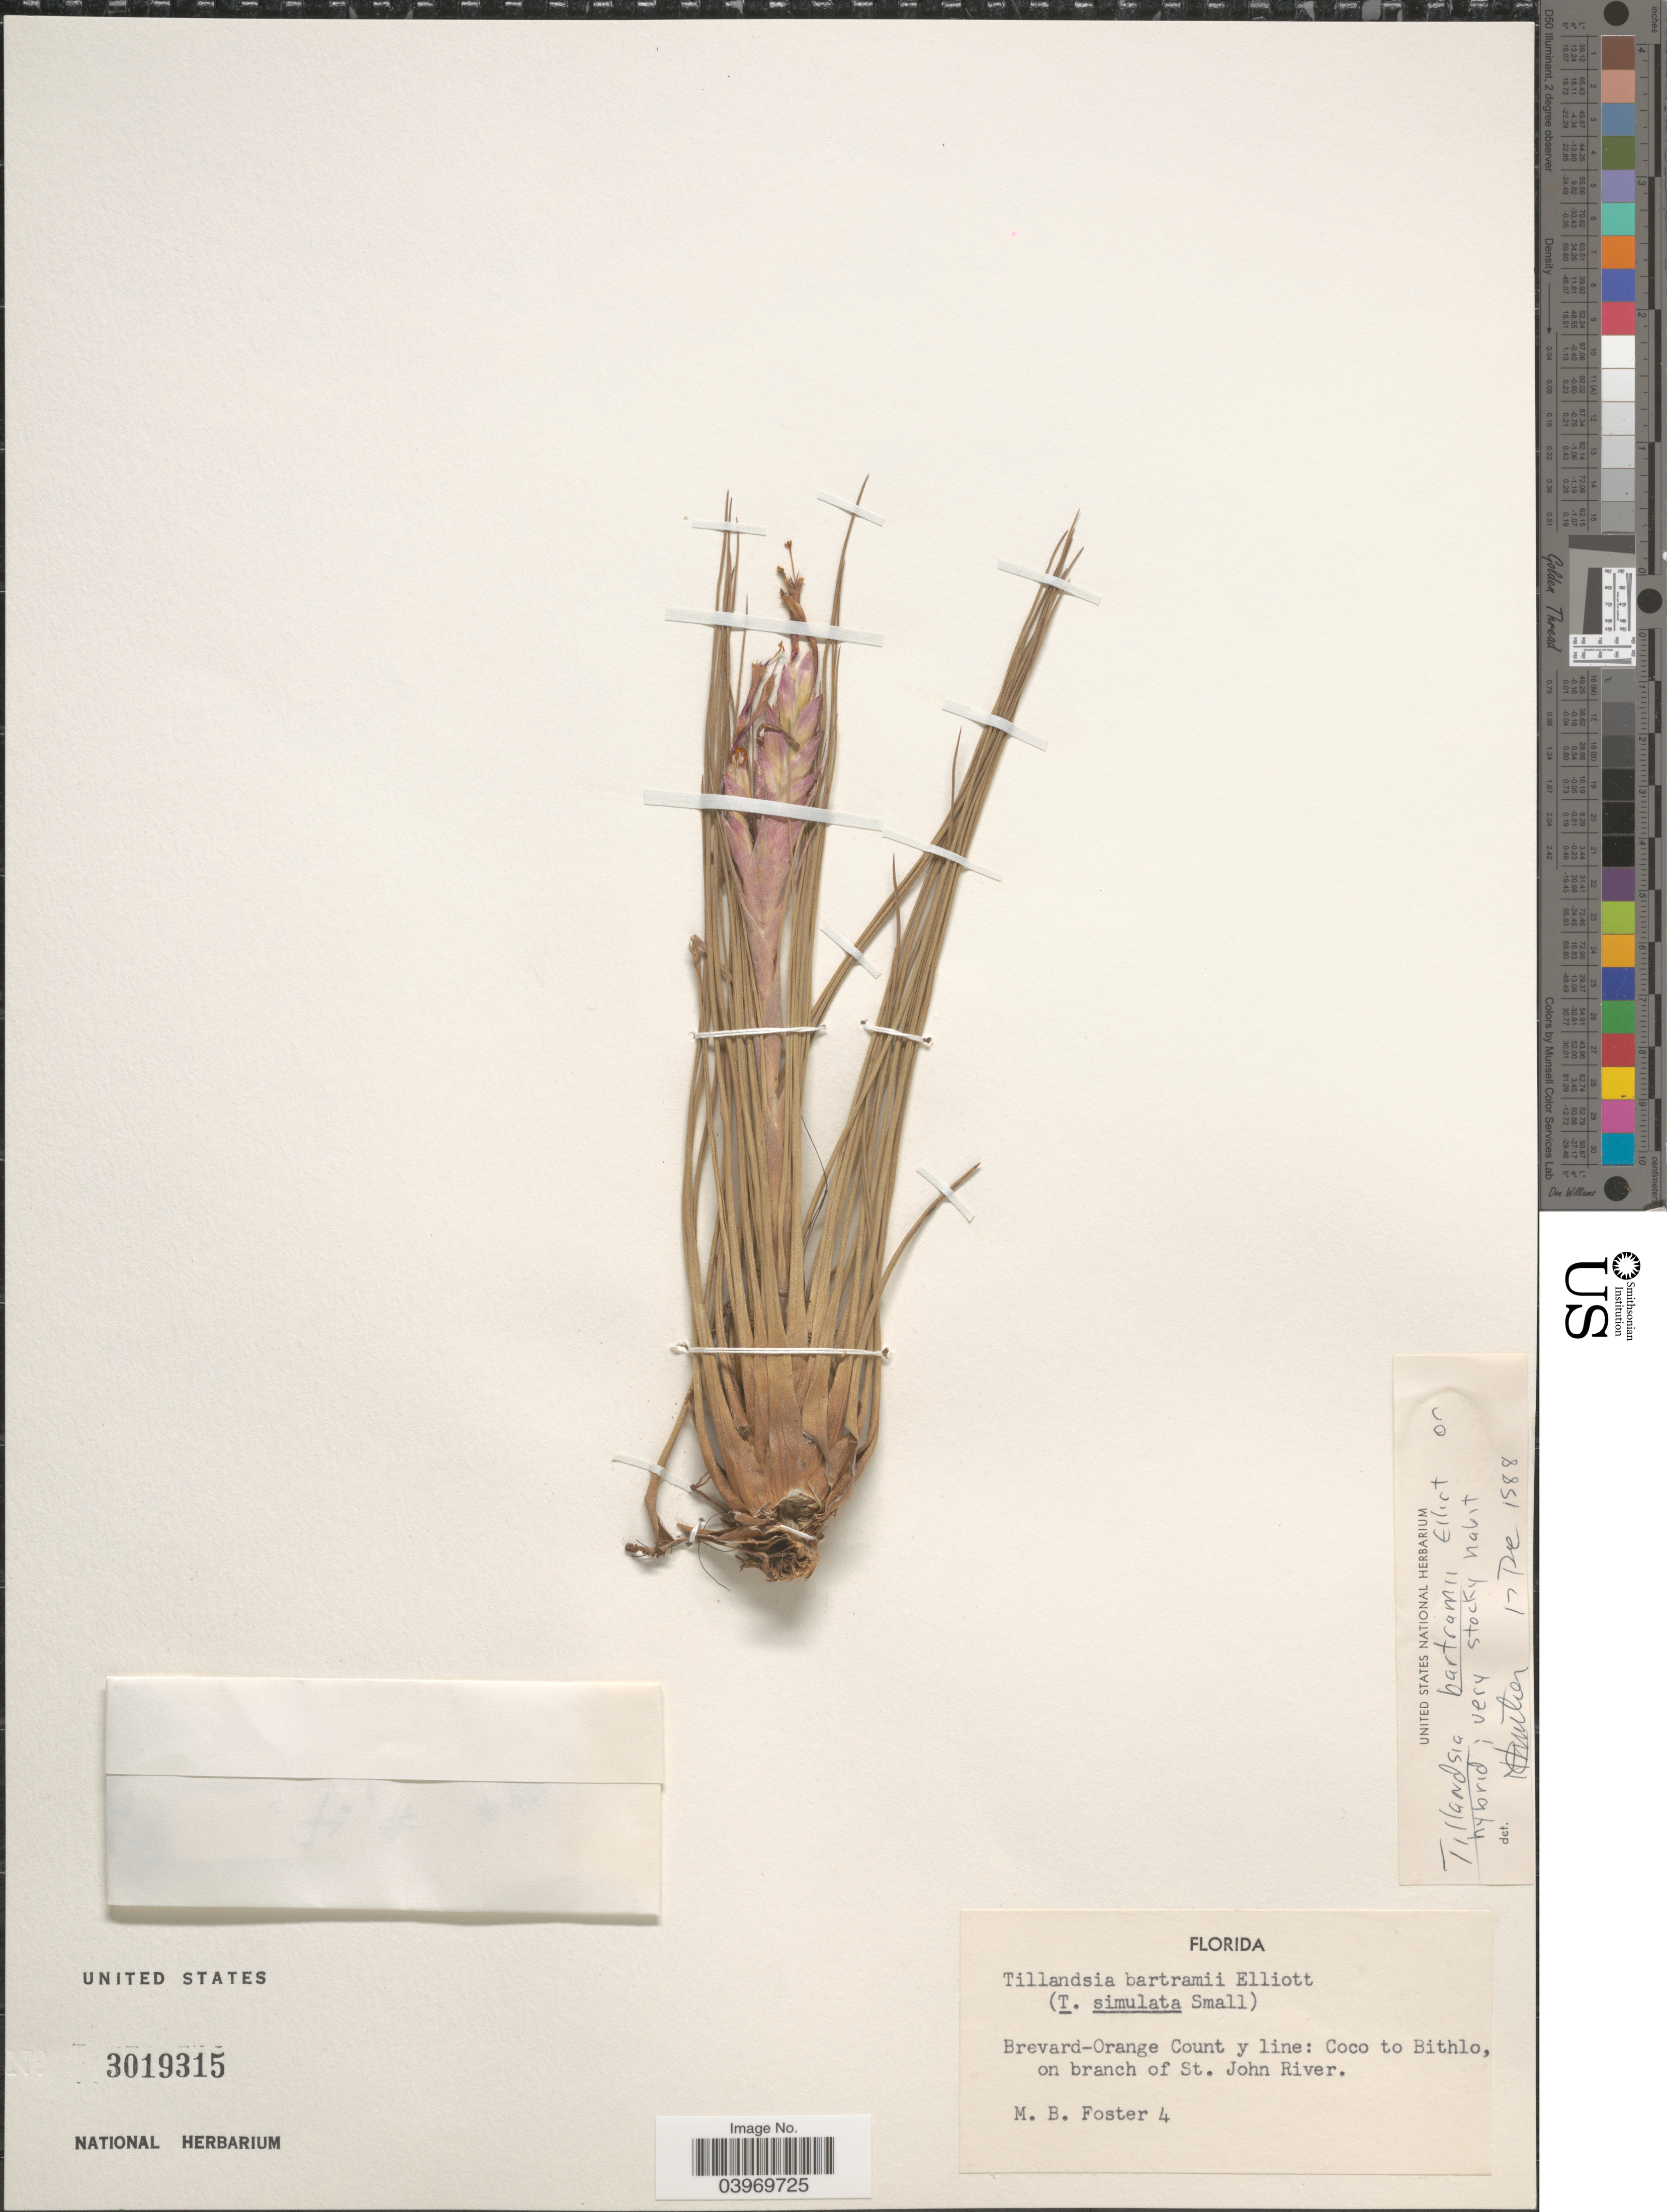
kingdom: Plantae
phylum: Tracheophyta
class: Liliopsida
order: Poales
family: Bromeliaceae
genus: Tillandsia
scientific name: Tillandsia bartramii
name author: Elliott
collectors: M. B. Foster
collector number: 4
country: United States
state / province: Florida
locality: Brevard-Orange County Line: Coco to Bithlo, on branch of St. John River.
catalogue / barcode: US 3019315